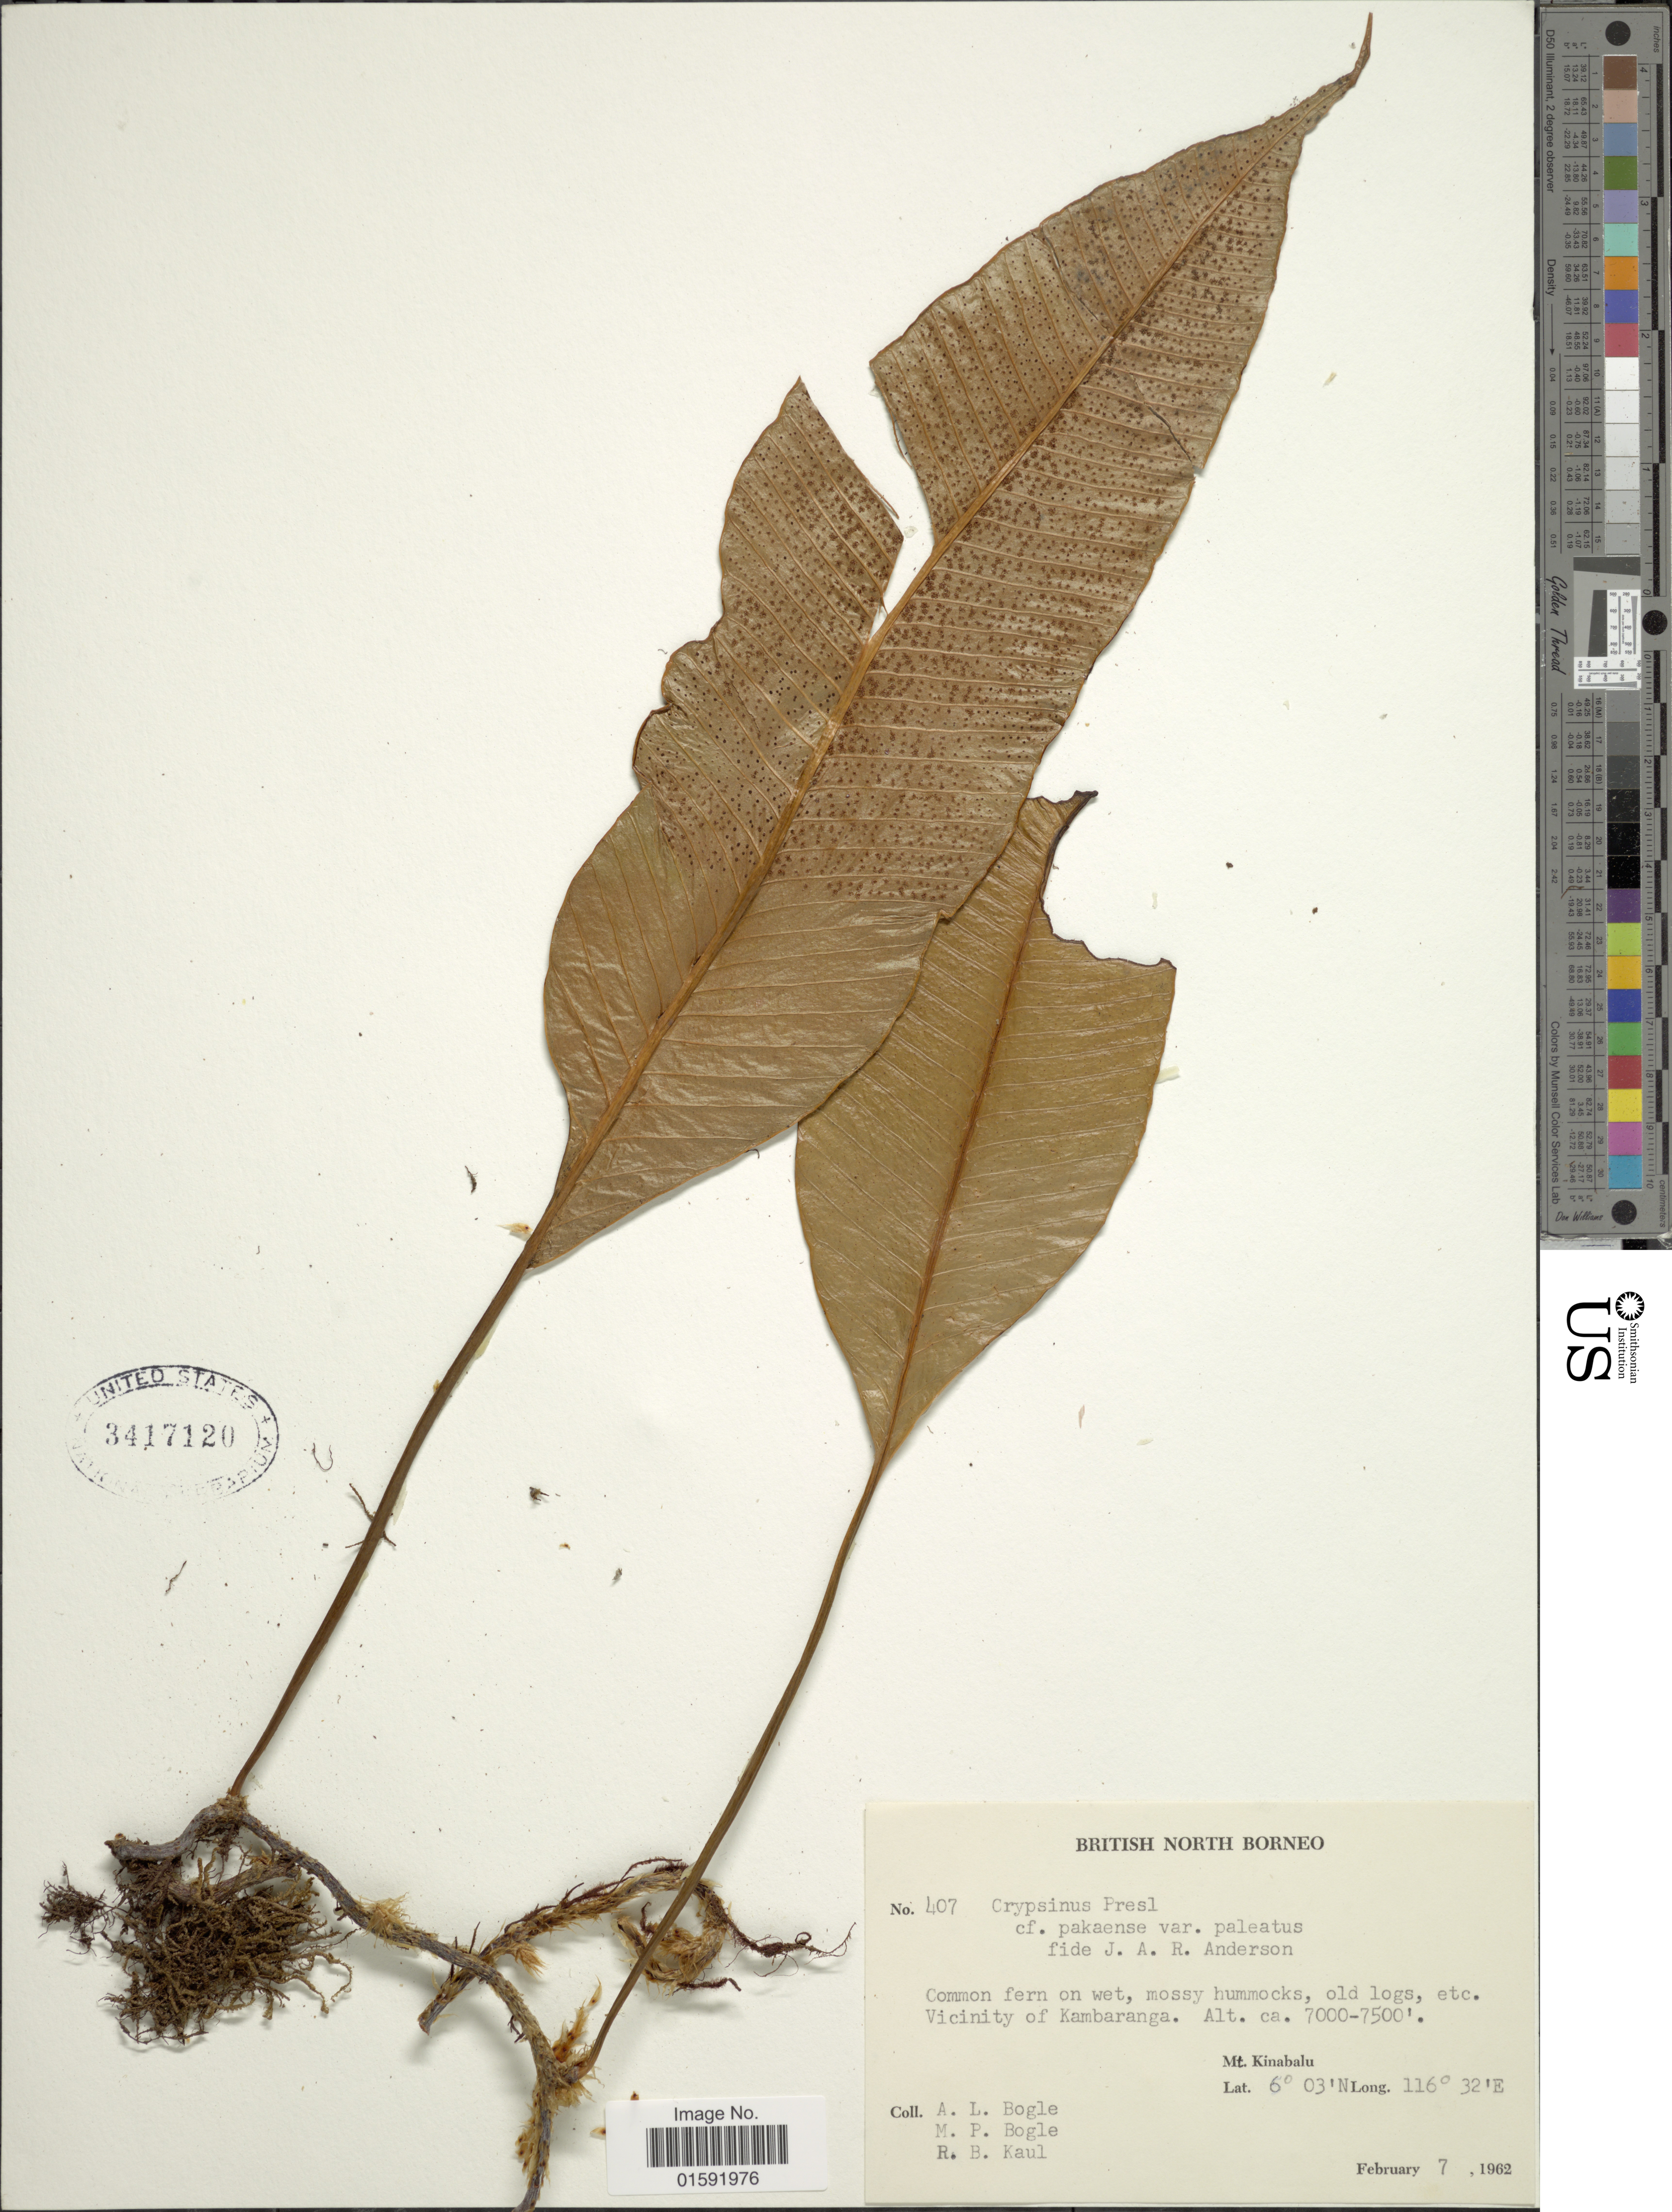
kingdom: Plantae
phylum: Tracheophyta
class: Polypodiopsida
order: Polypodiales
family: Polypodiaceae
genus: Selliguea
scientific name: Selliguea sp.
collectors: Bogle, A.L., M. Bogle & R. Kaul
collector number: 407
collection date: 1962-02-07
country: Malaysia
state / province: Sabah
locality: British North Borneo, Mt. Kinabalu, Vicinity of Kambaranga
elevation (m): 2134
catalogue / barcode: US 3417120